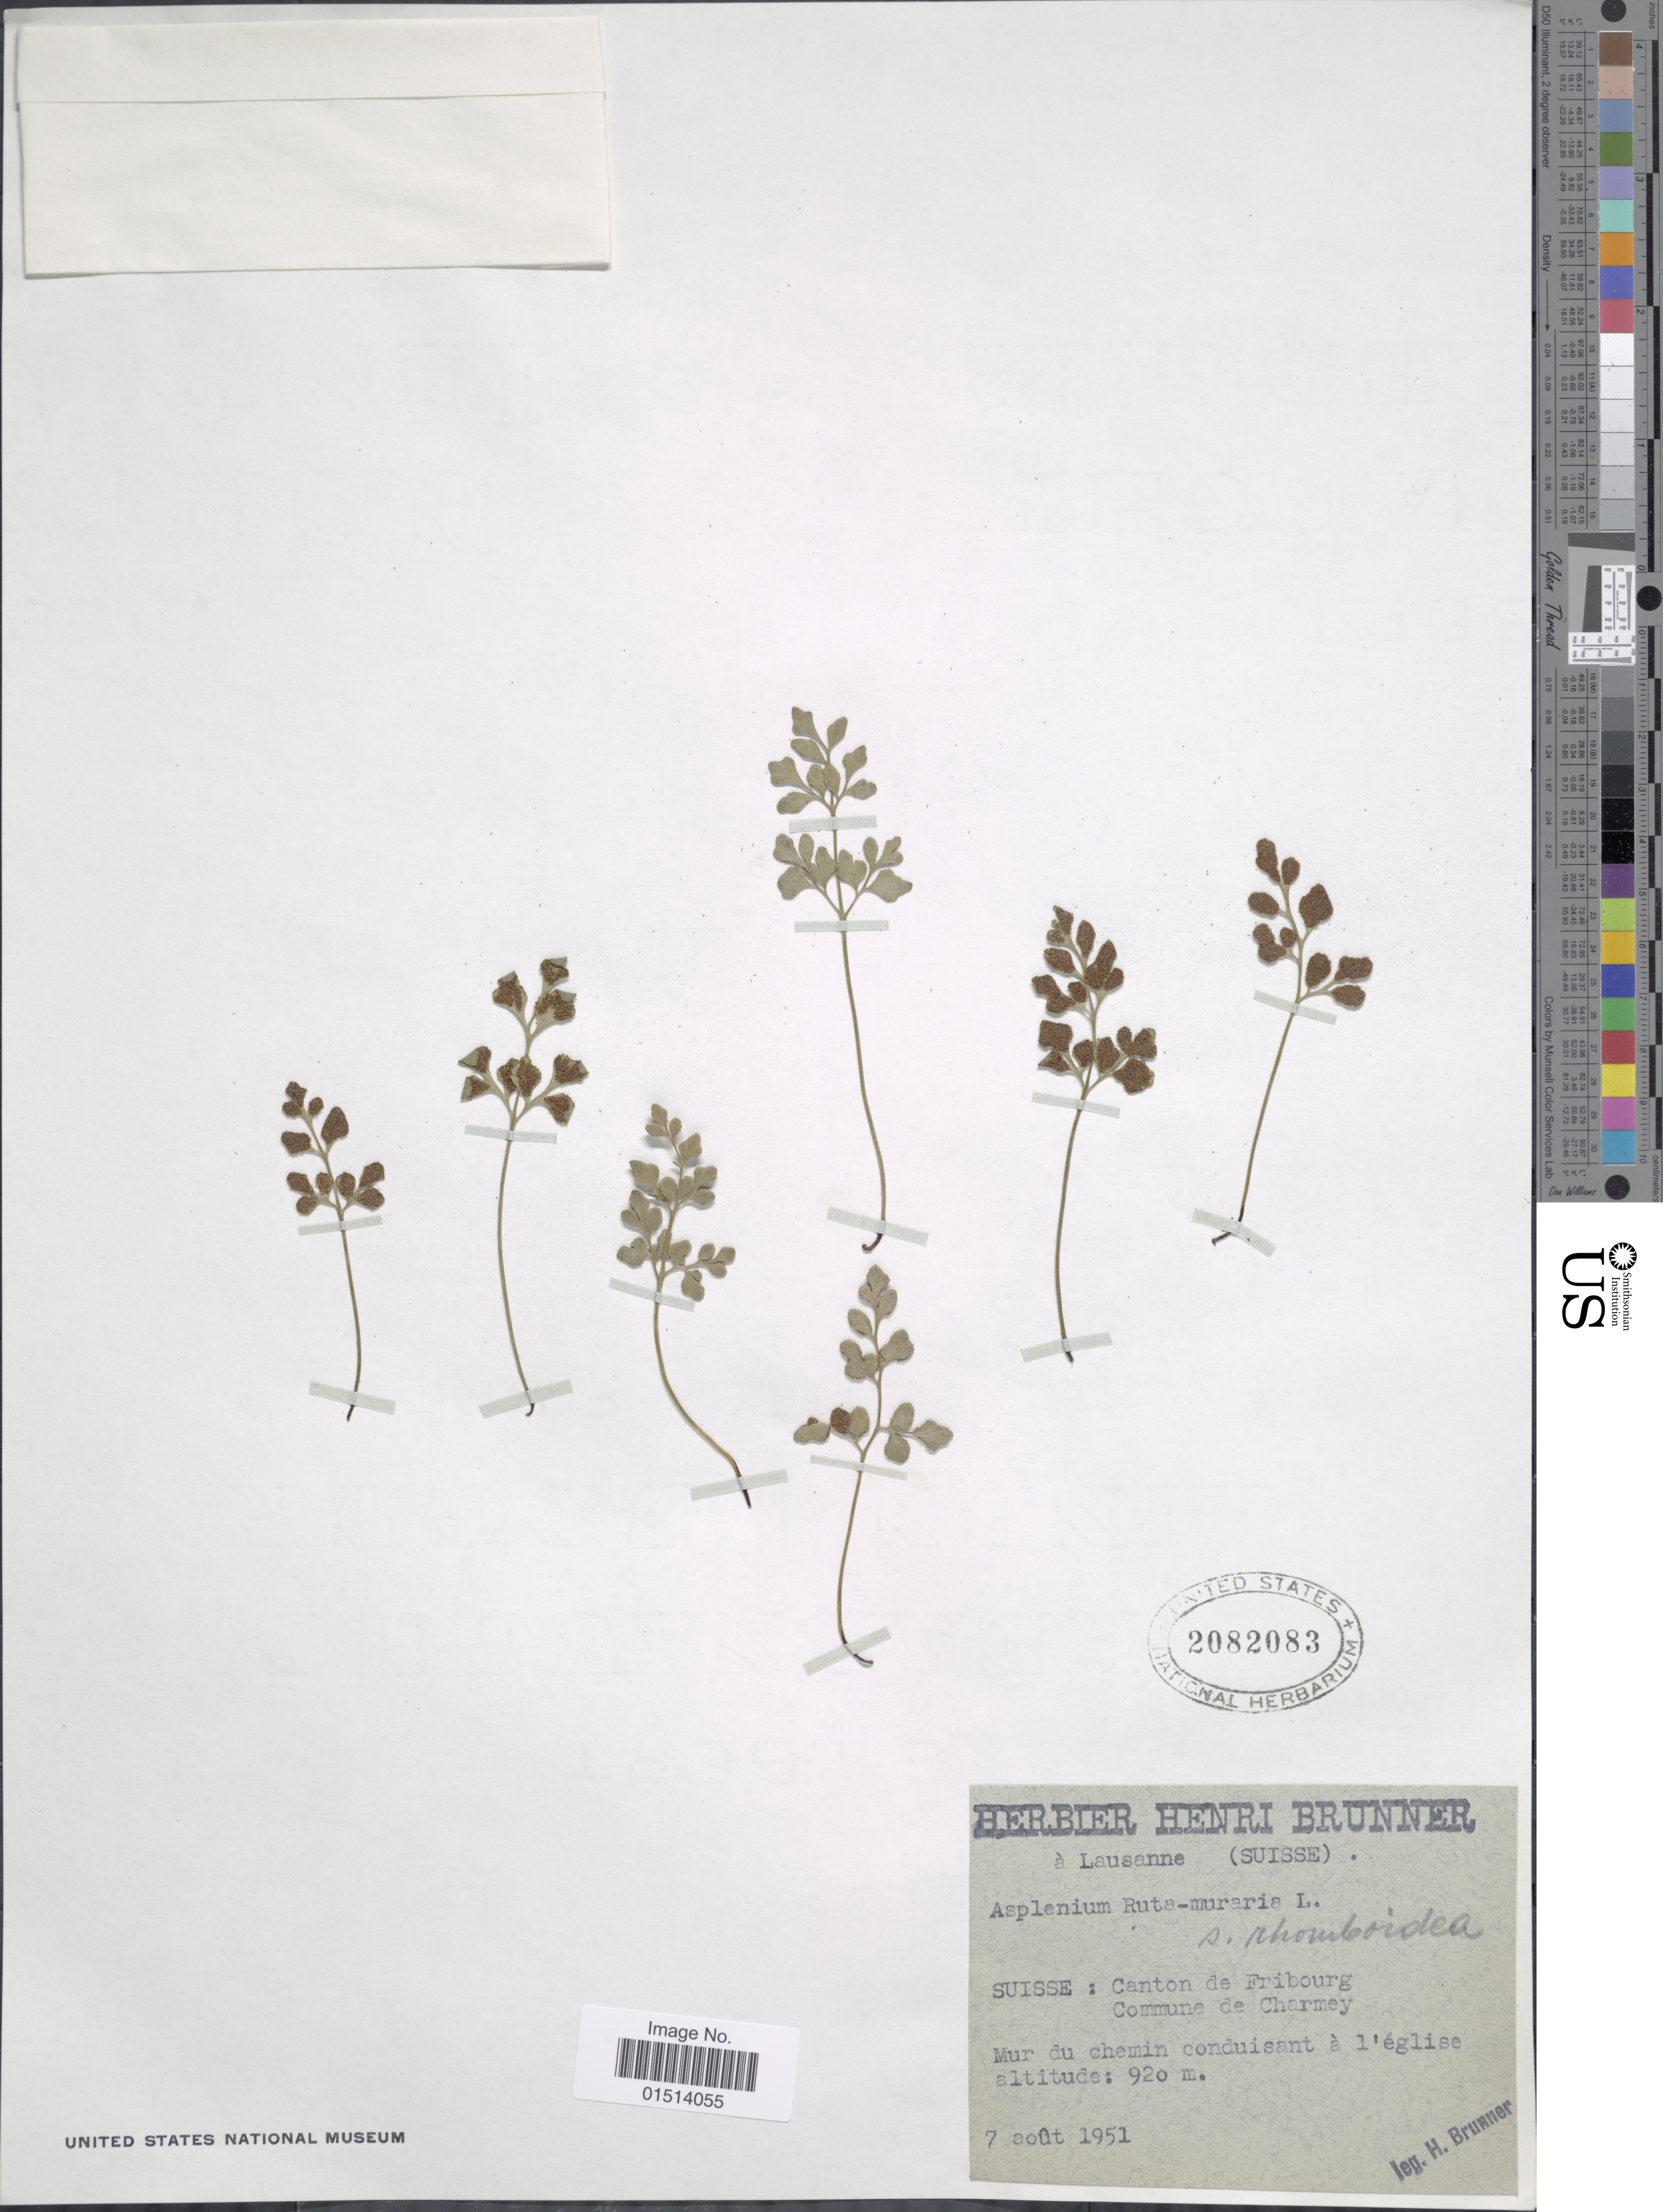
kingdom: Plantae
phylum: Tracheophyta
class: Polypodiopsida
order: Polypodiales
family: Aspleniaceae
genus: Asplenium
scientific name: Asplenium ruta-muraria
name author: L.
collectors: H. Brunner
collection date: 1951-08-07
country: Switzerland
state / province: Fribourg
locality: Suisse: Canton de Fribourg, Commune de Charmey, Mur du chemin conduisant a l'eglise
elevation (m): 920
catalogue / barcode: US 2082083